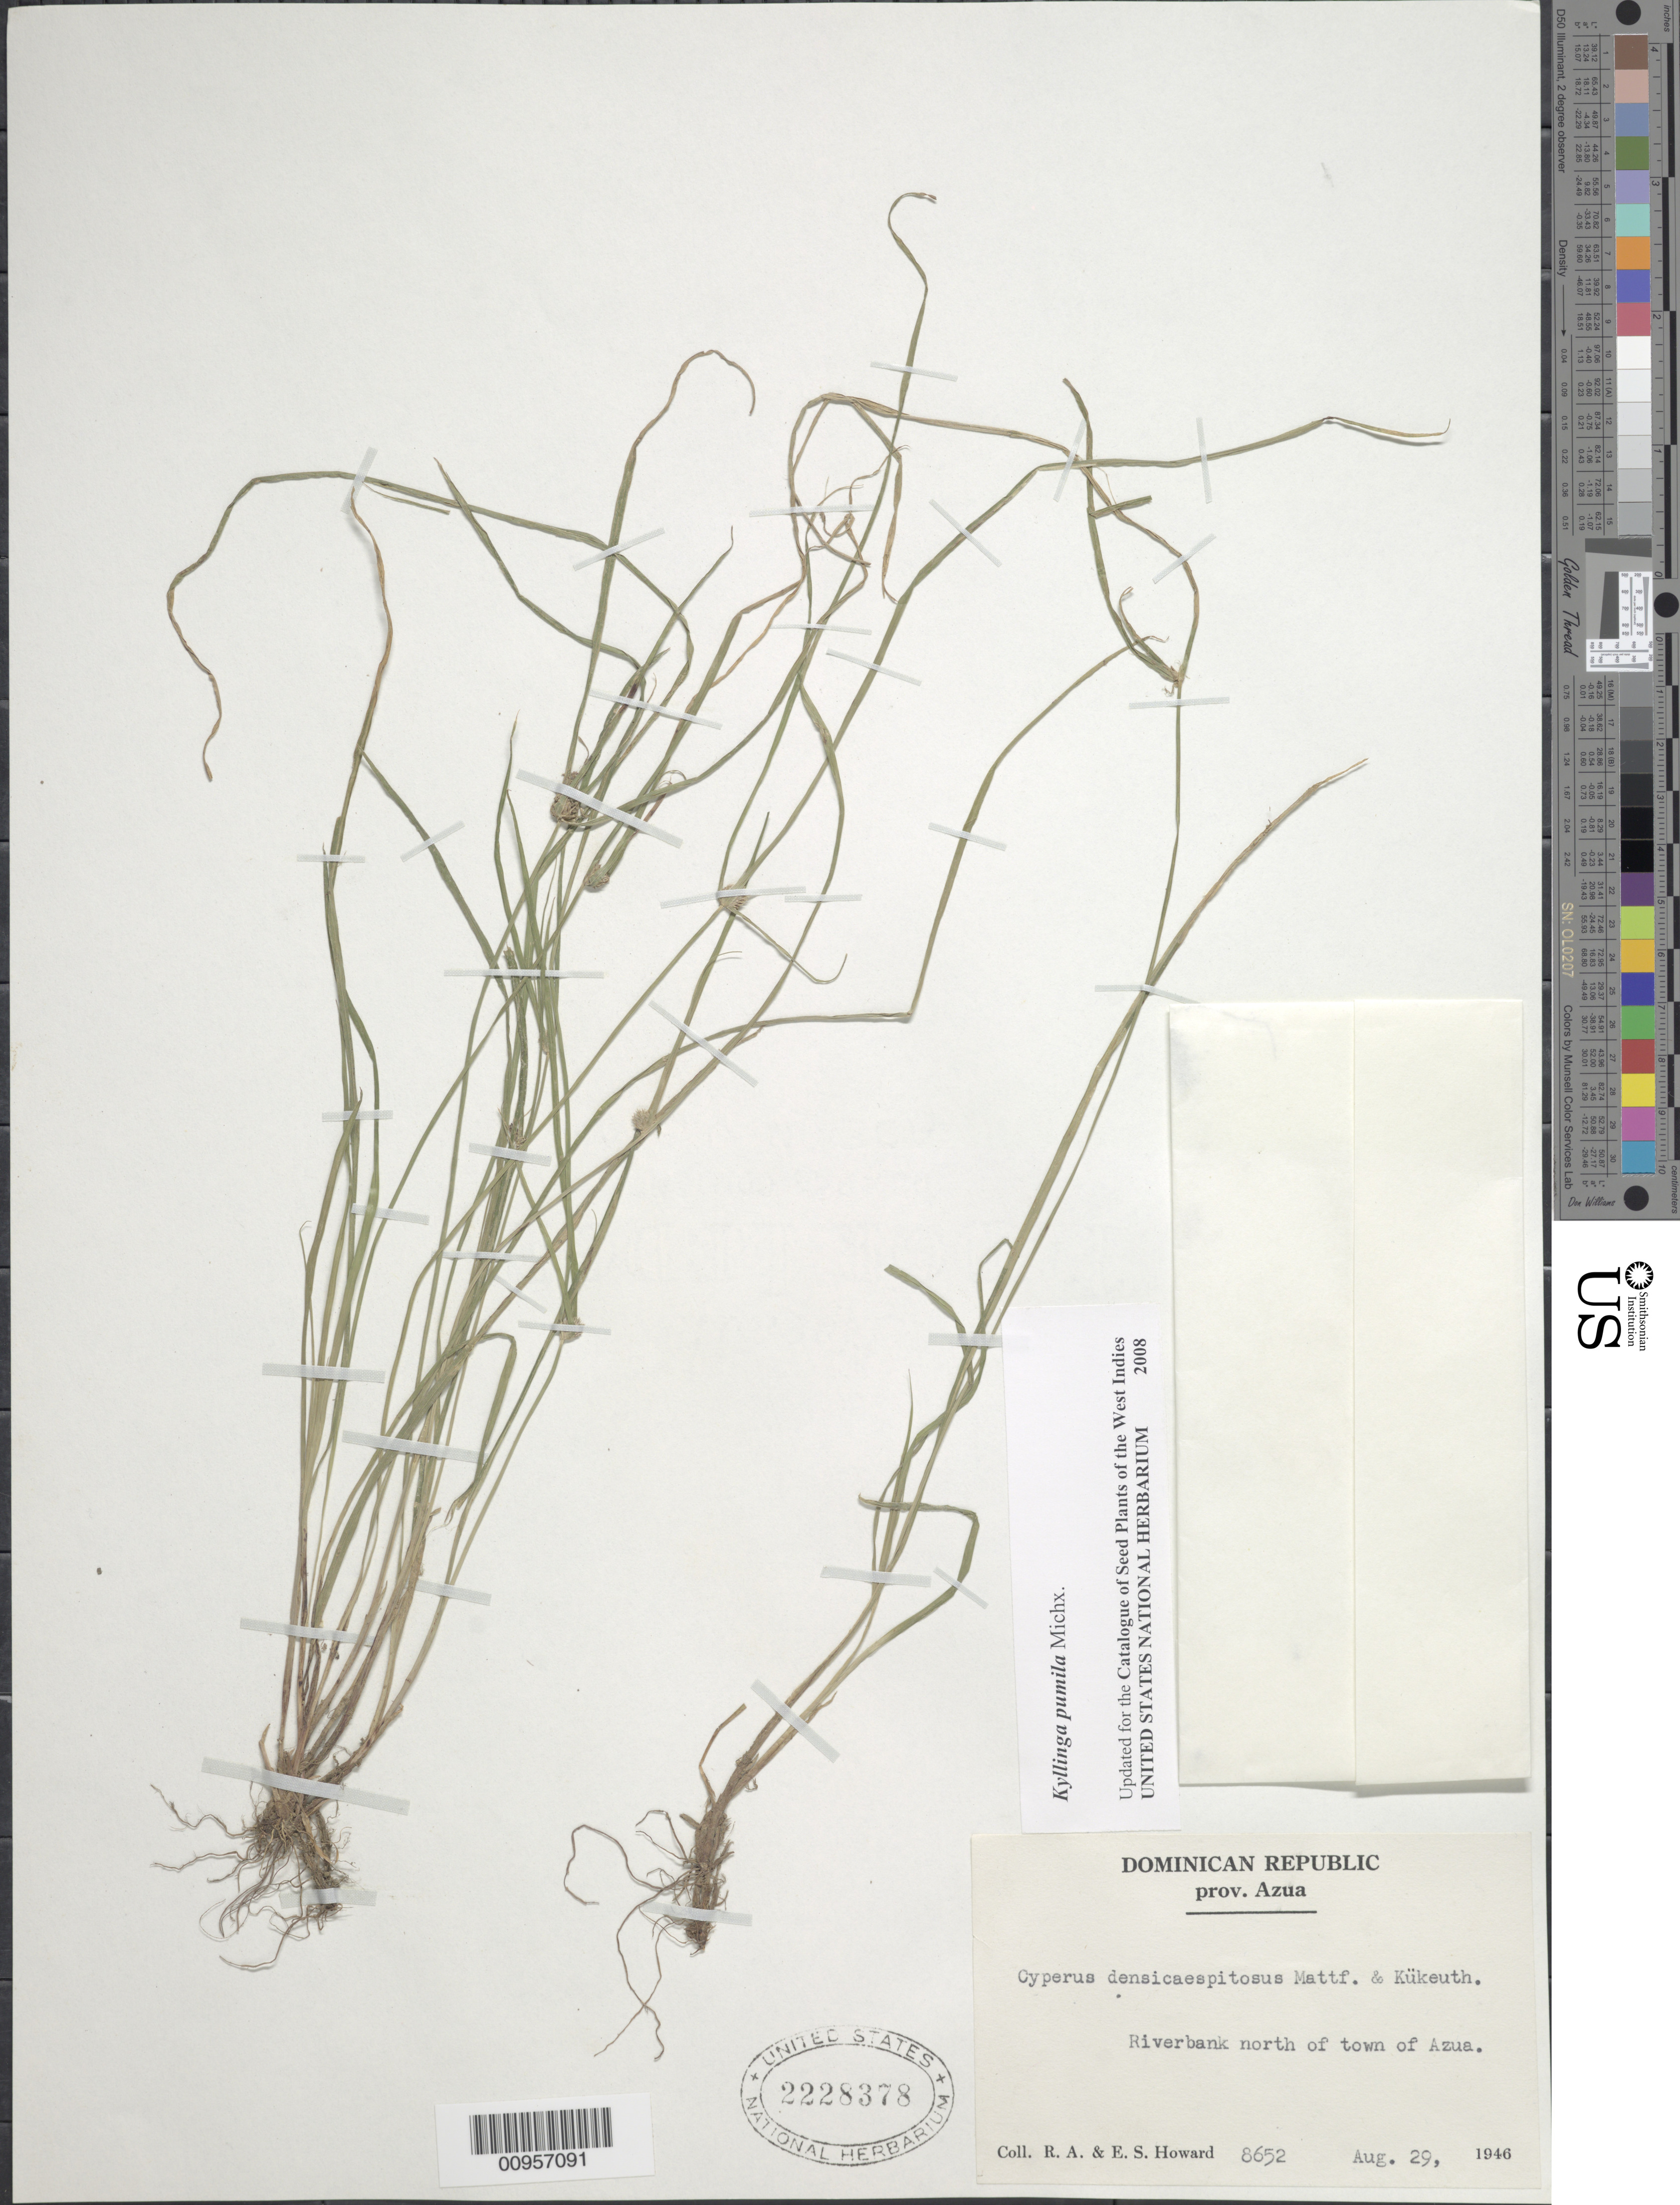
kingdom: Plantae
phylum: Tracheophyta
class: Liliopsida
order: Poales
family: Cyperaceae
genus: Cyperus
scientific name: Cyperus hortensis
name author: (Salzm. ex Steud.) Dorr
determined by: Strong, Mark T., (BOT), Smithsonian Institution - National Museum of Natural History (UNITED STATES)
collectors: R. A. Howard & E. S. Howard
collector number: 8652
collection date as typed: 29 Aug 1946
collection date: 1946-08-29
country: Dominican Republic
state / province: Azua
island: Hispaniola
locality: Riverbank, N of town of Azua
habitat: Riverbank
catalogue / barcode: US 2228378